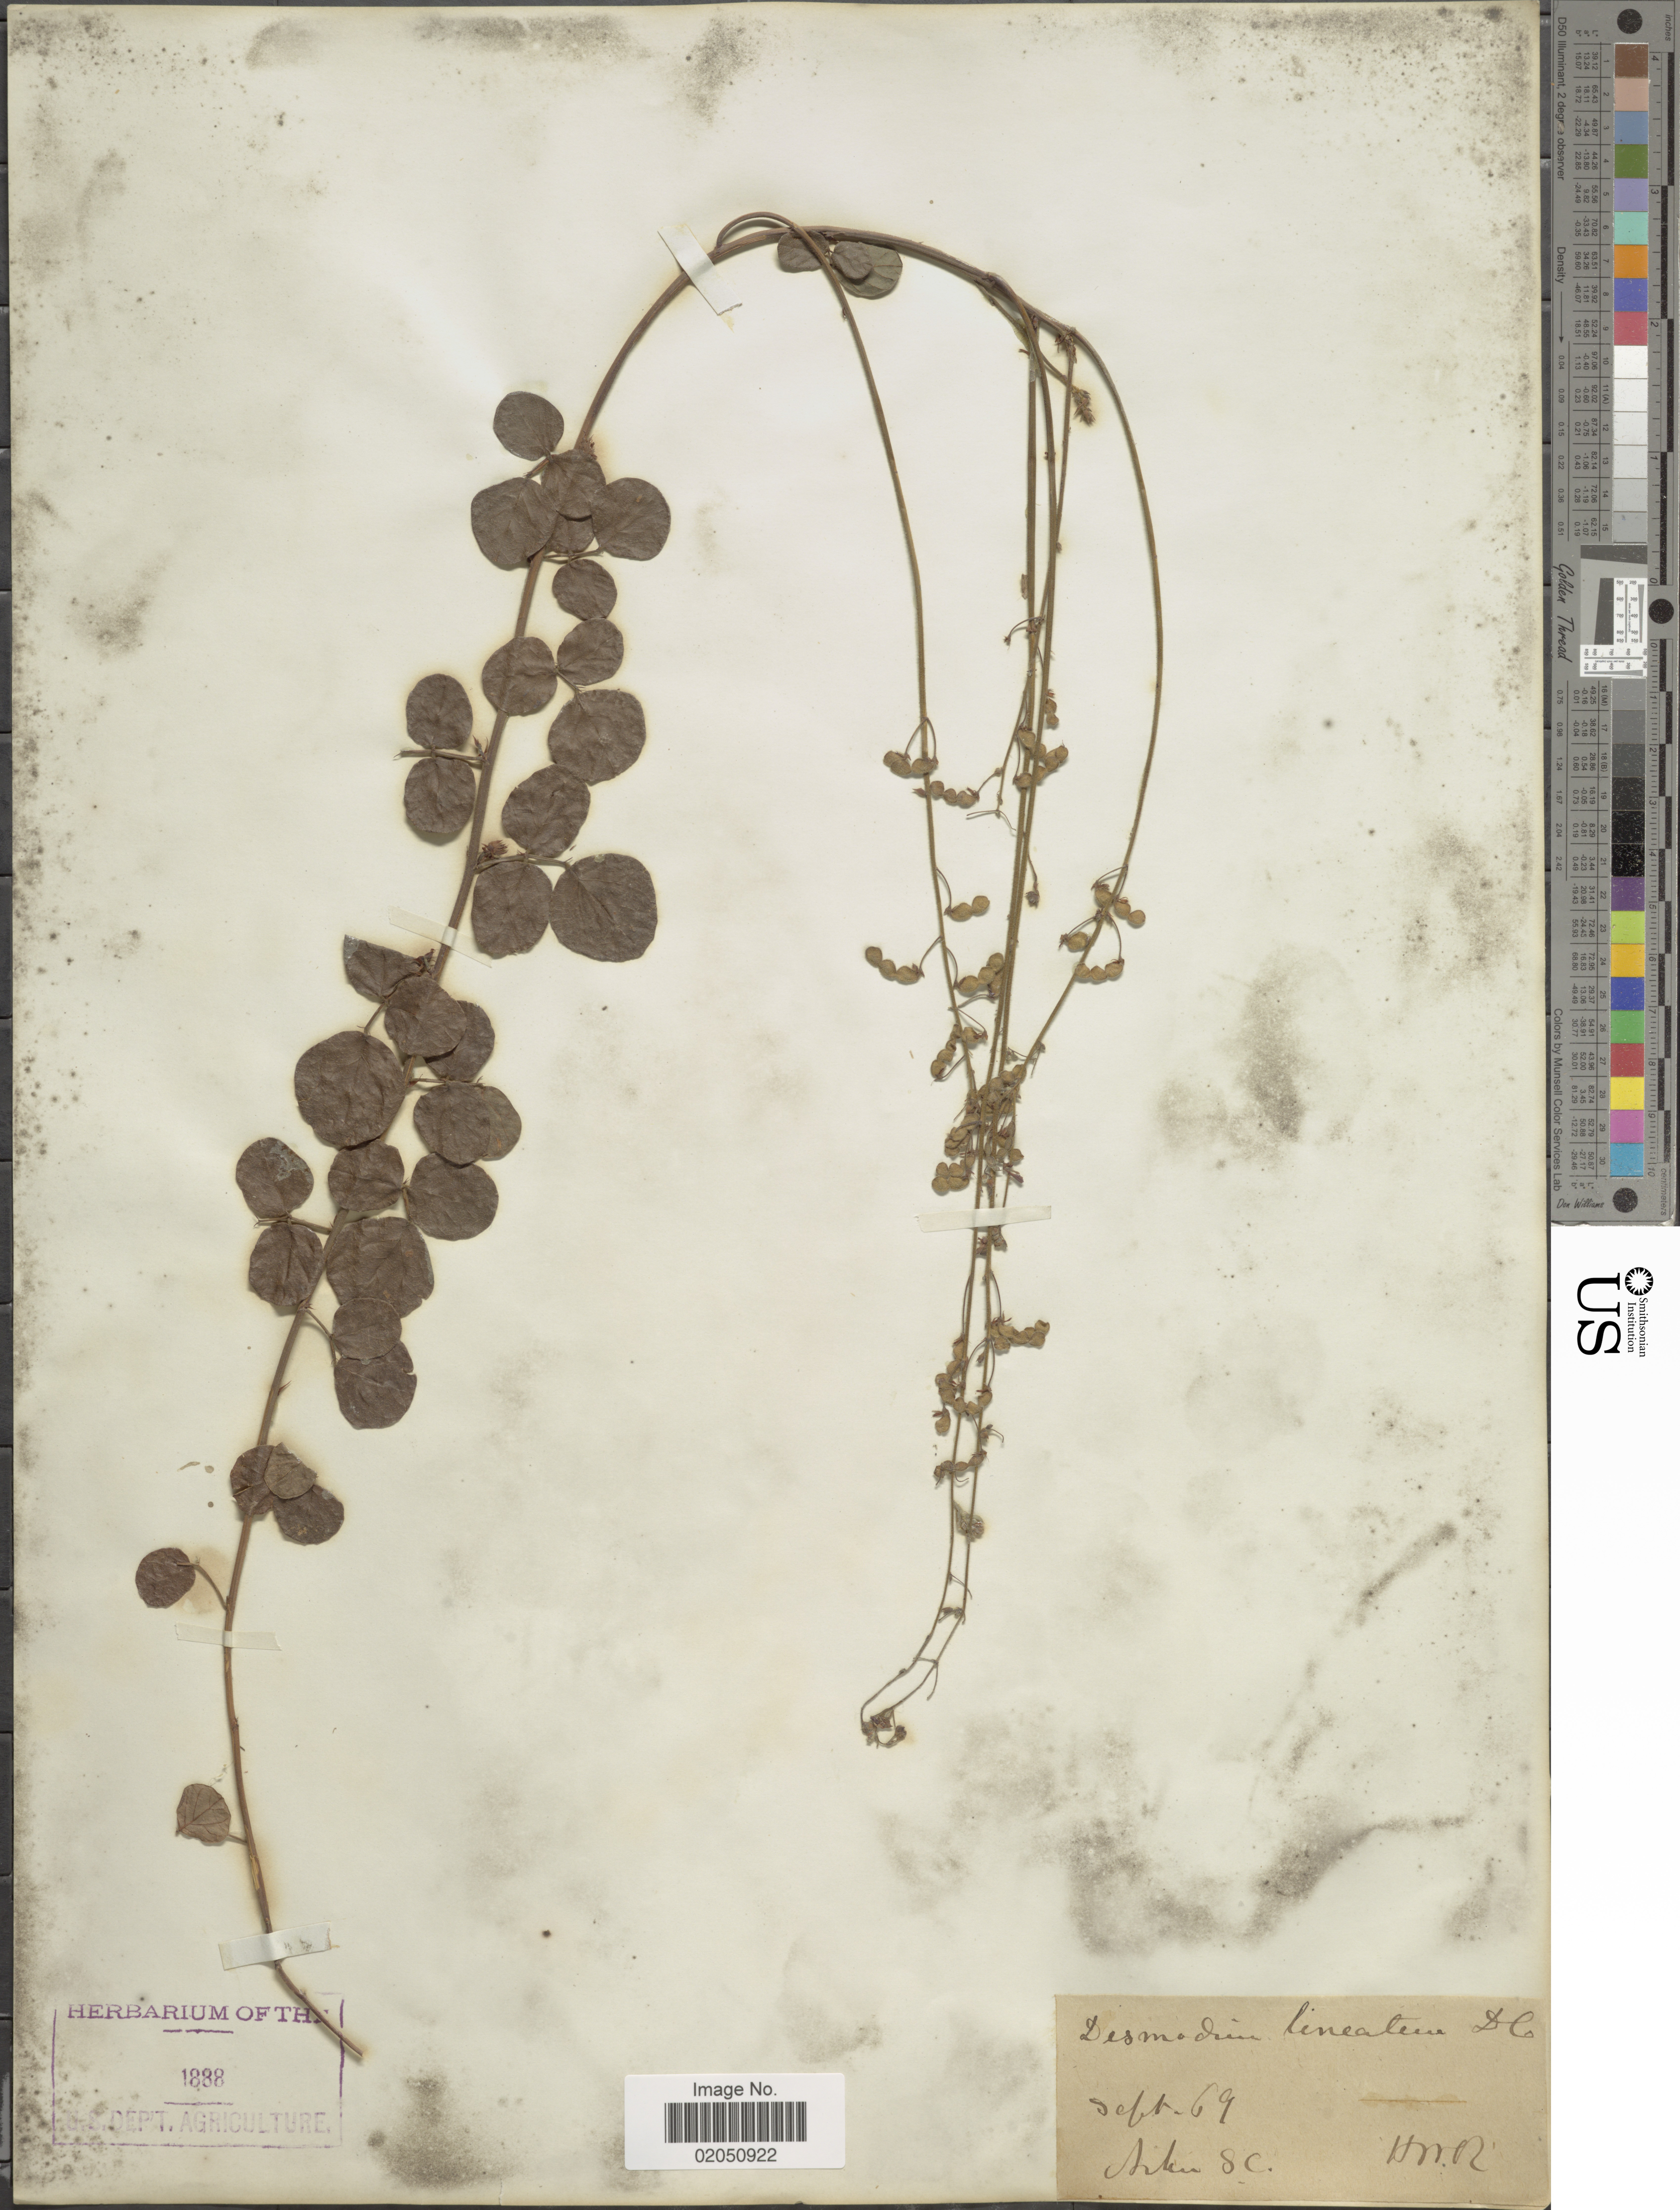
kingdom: Plantae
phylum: Tracheophyta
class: Magnoliopsida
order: Fabales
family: Fabaceae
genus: Desmodium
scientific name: Desmodium lineatum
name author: DC.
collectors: H. W. R.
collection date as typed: Transcribed d/m/y: /9/69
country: United States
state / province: South Carolina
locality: Aiken